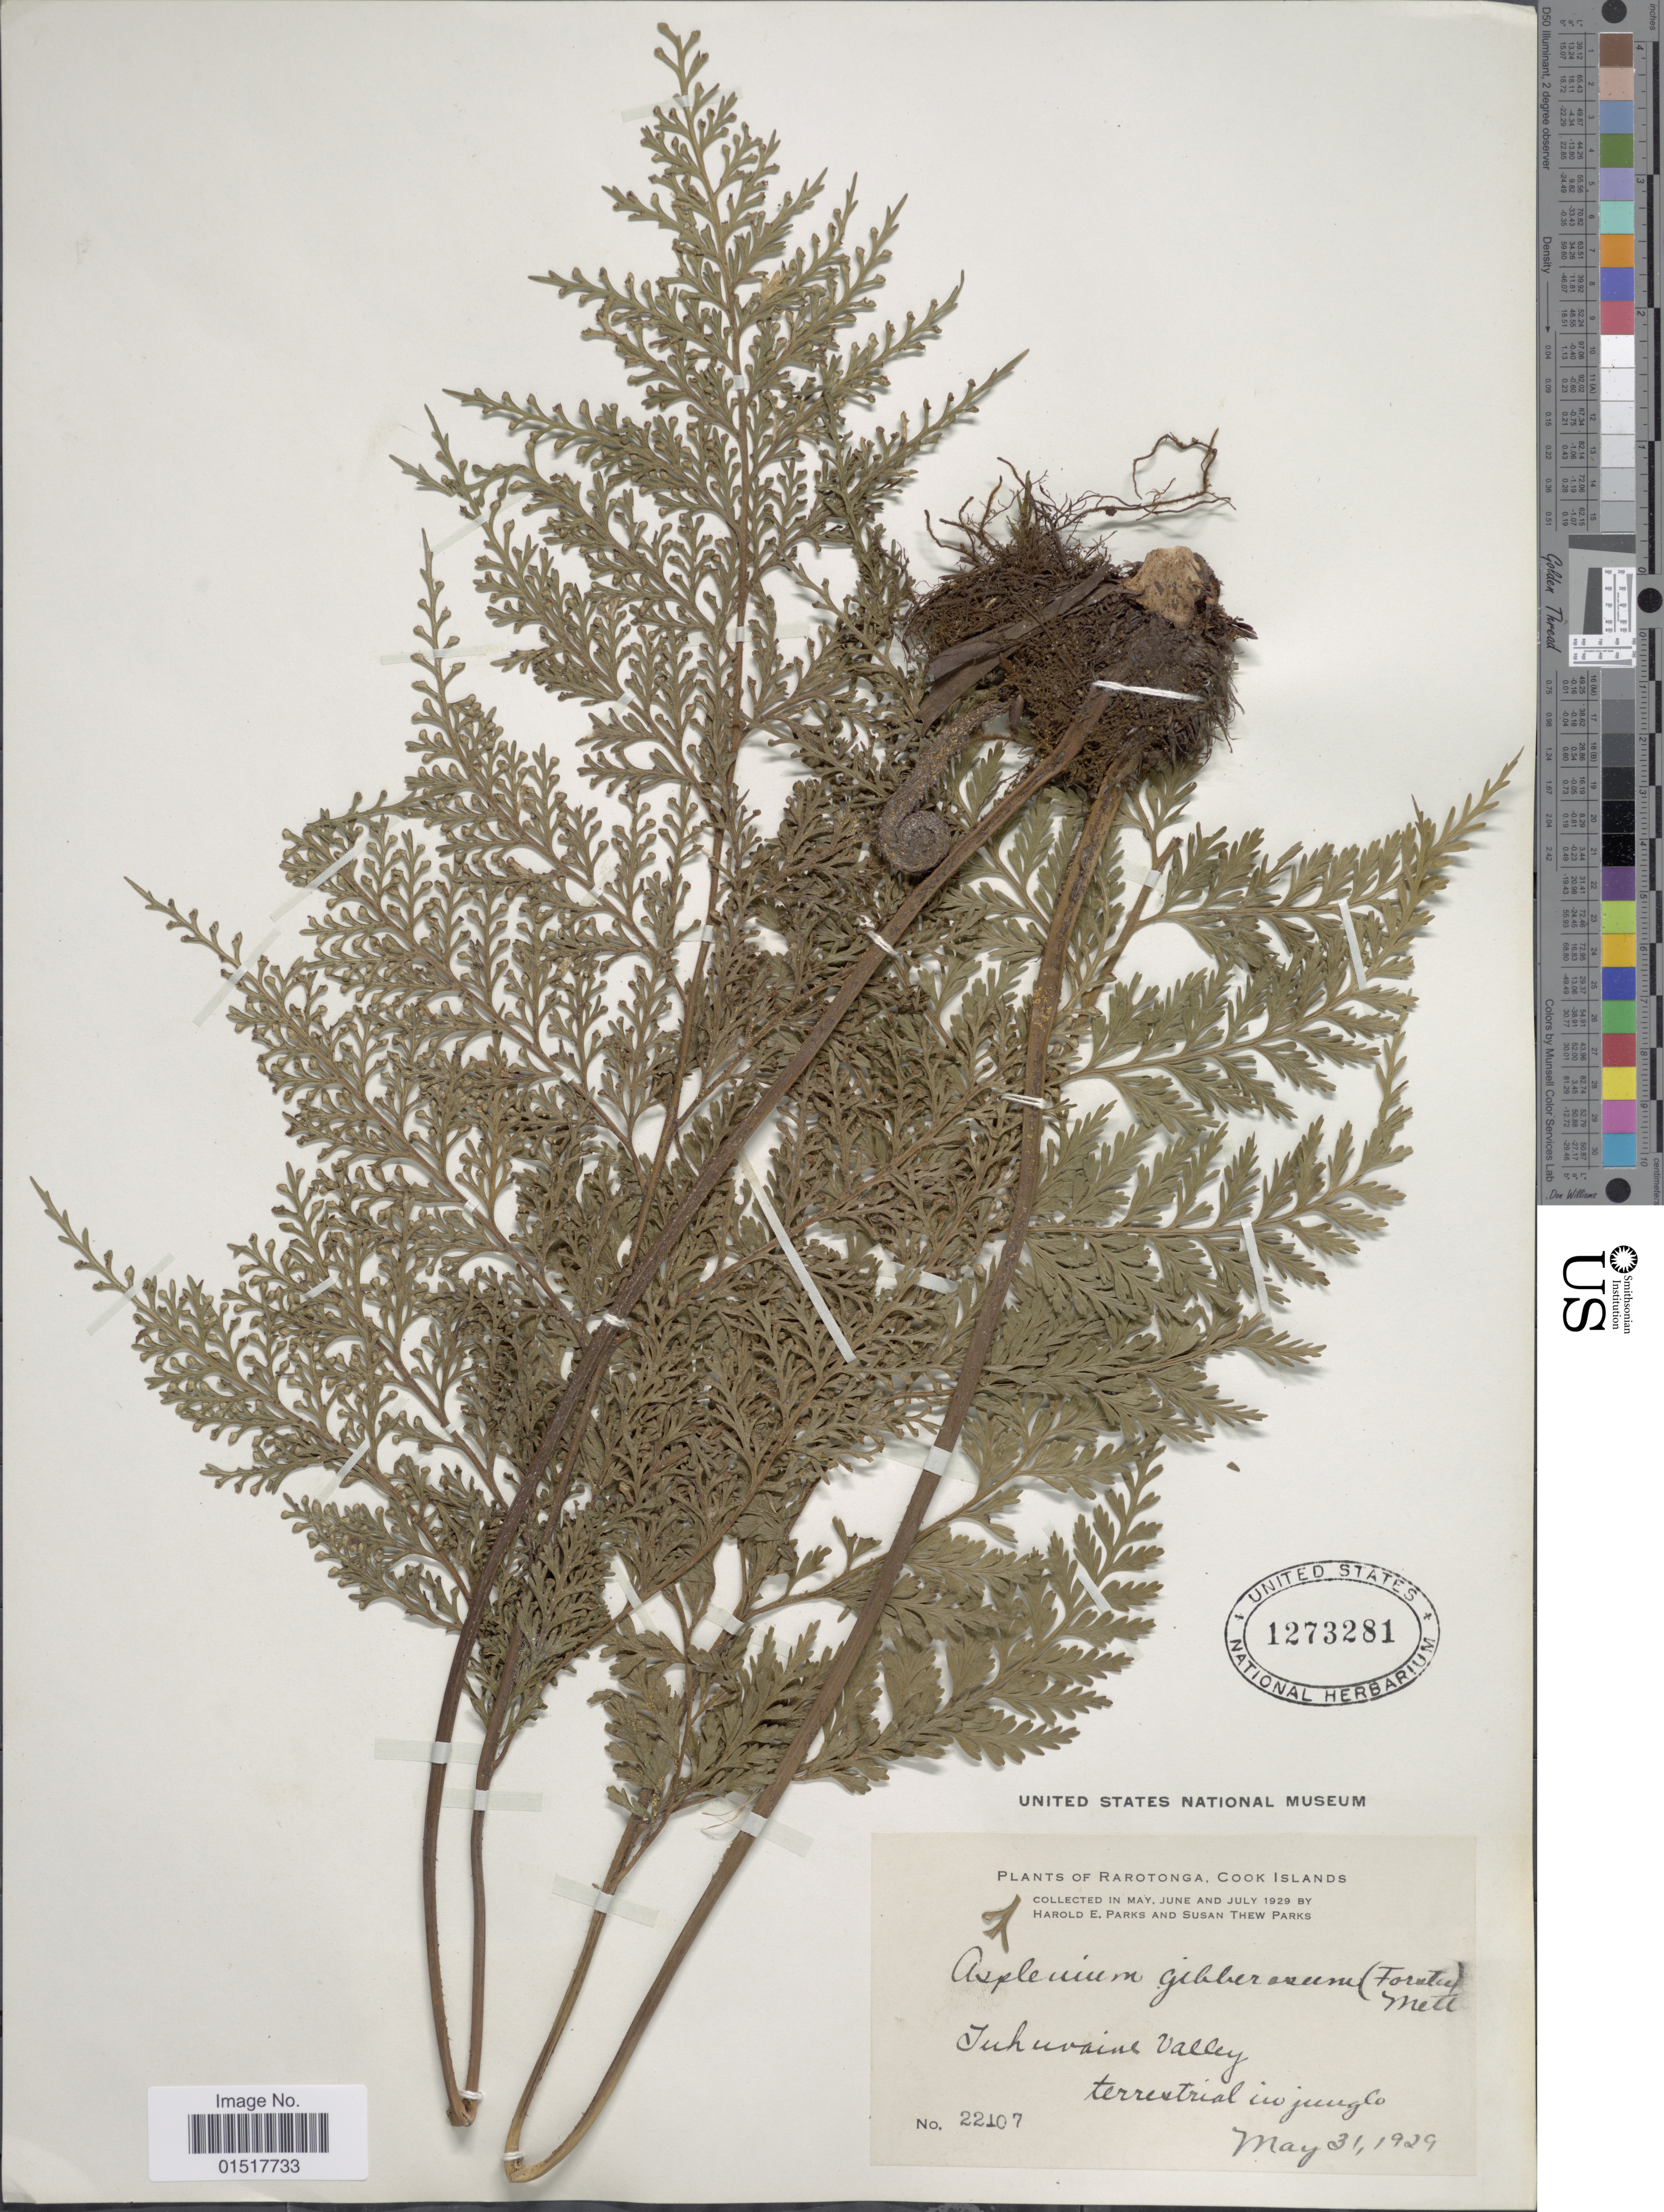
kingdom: Plantae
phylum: Tracheophyta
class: Polypodiopsida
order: Polypodiales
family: Aspleniaceae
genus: Asplenium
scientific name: Asplenium gibberosum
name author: (G. Forst.) Mett.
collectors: H. E. Parks & S. Parks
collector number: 22107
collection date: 1929-05-31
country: Cook Islands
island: Rarotonga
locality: Rarotonga. Tuhuvaine Valley, terrestrial in jung Co. [interpreted]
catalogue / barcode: US 1273281